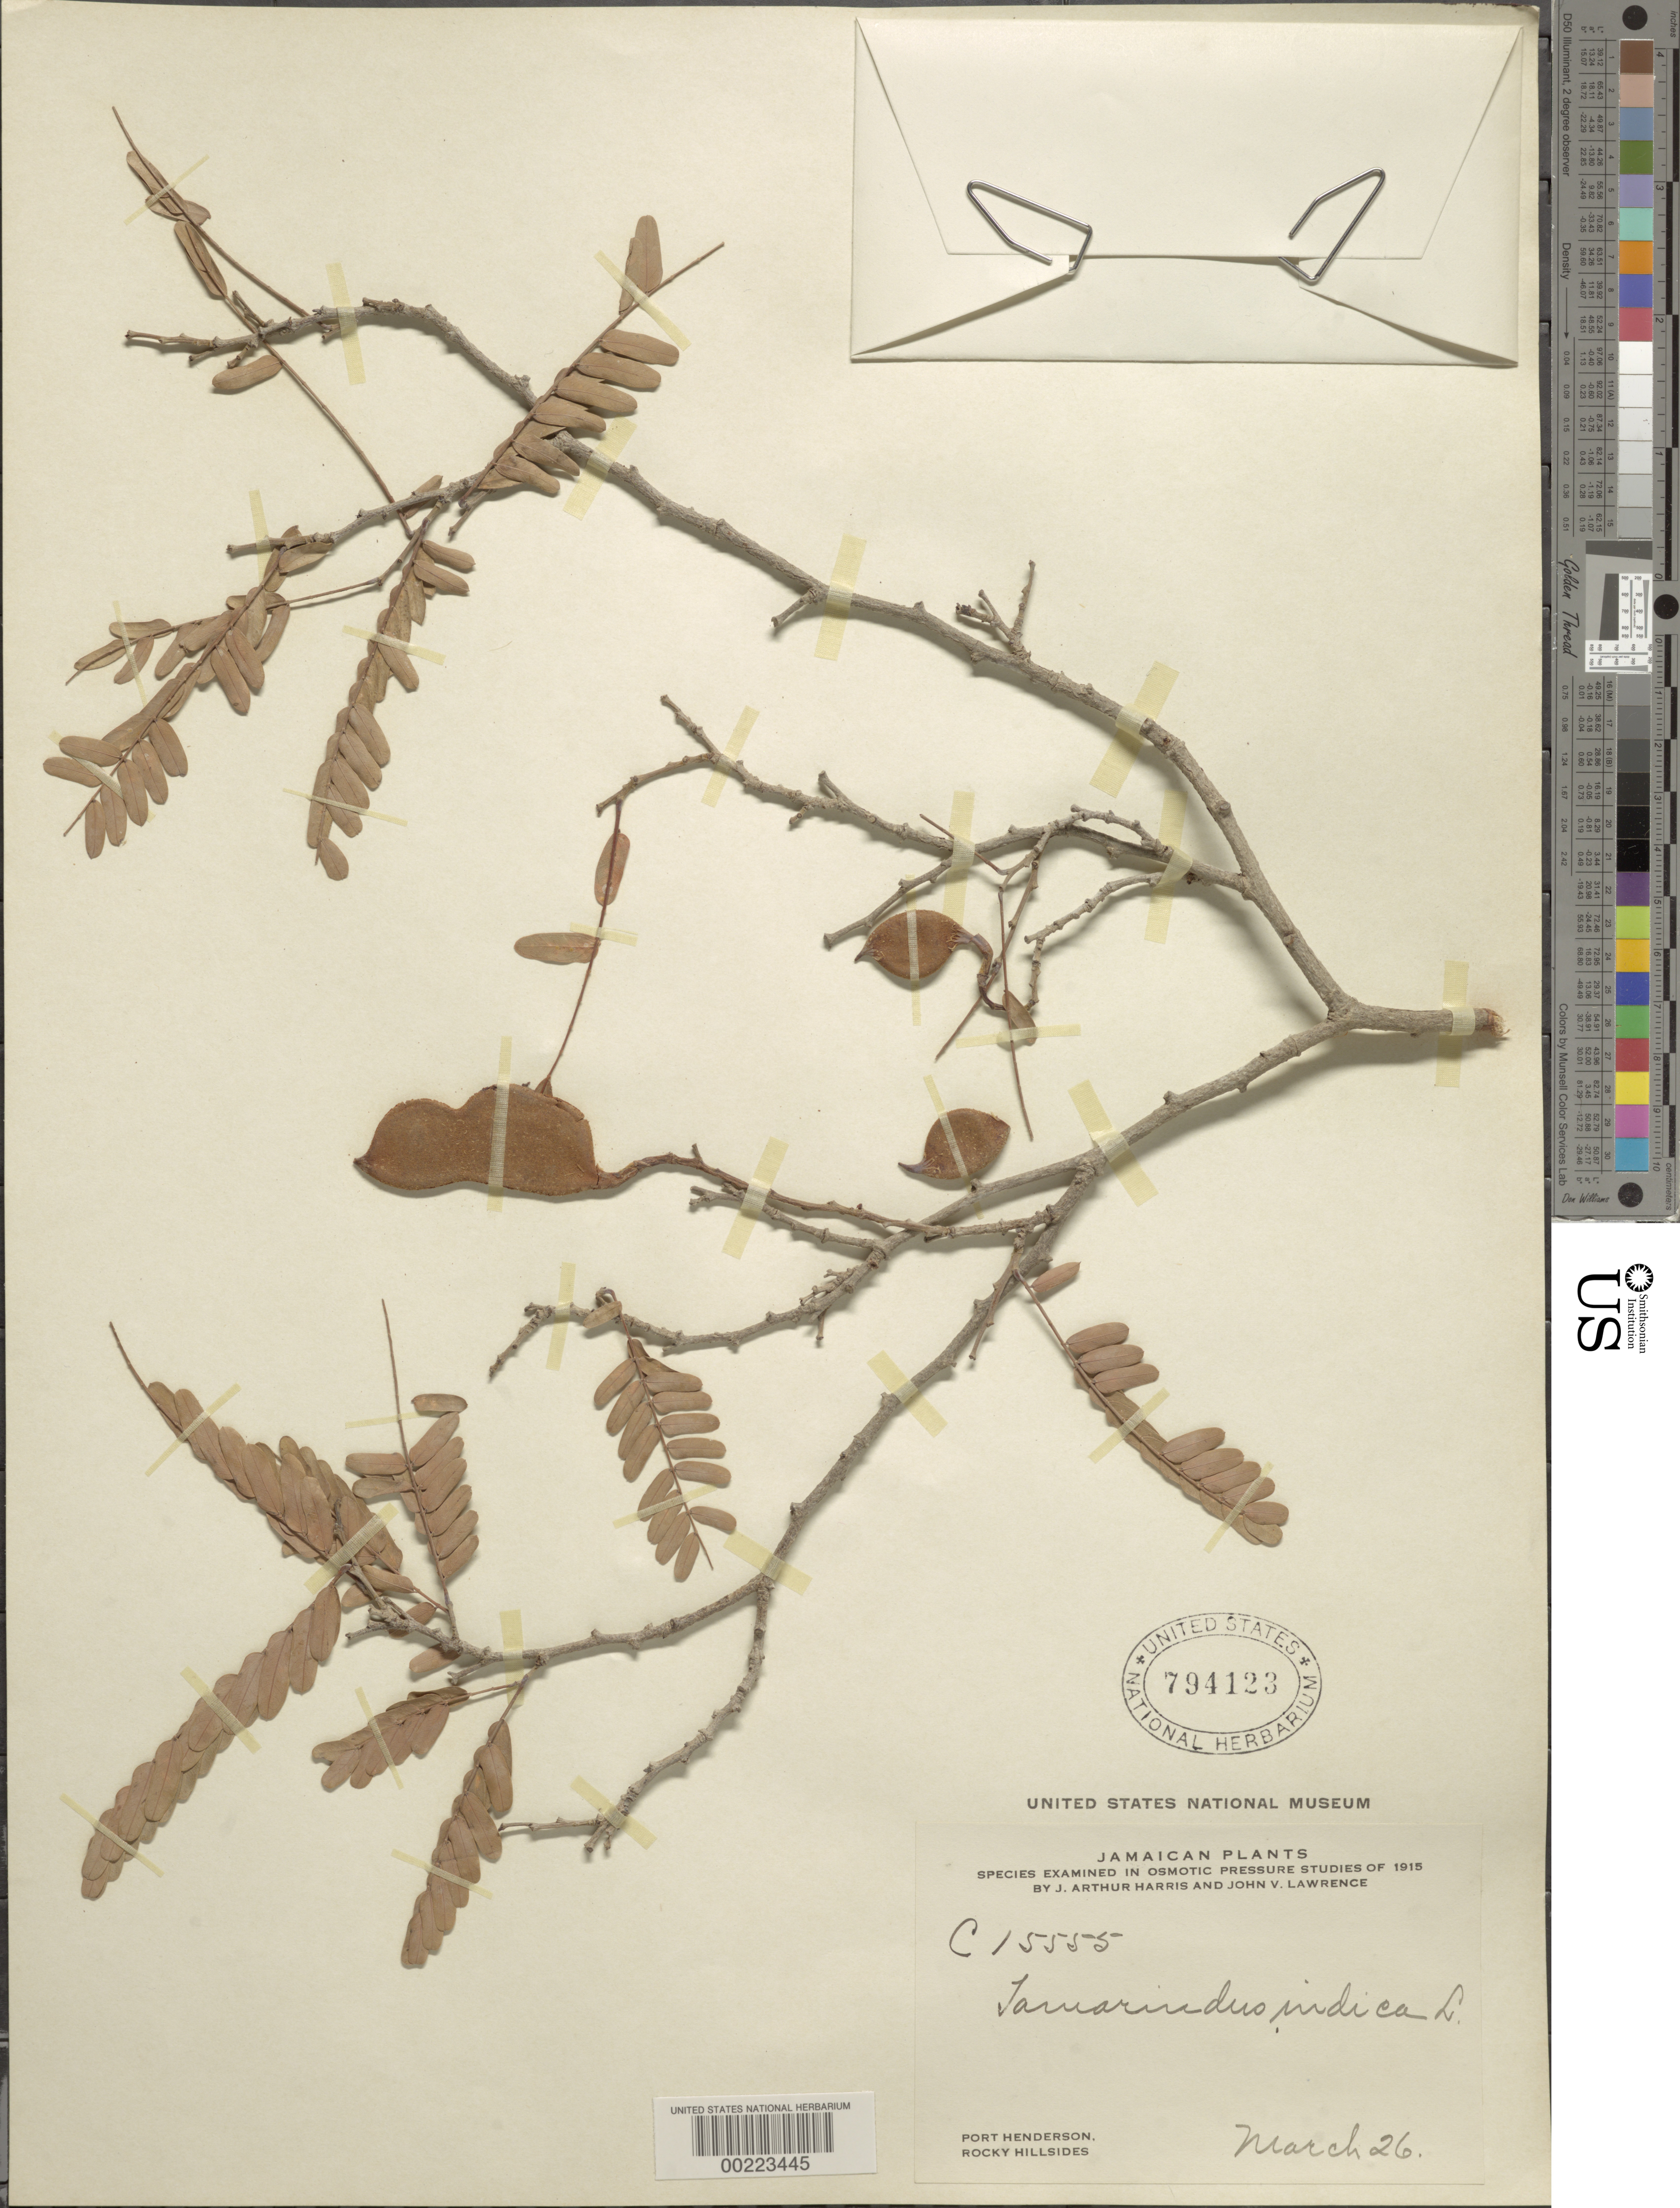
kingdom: Plantae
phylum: Tracheophyta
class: Magnoliopsida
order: Fabales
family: Fabaceae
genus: Tamarindus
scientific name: Tamarindus indica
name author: L.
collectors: J. A. Harris & J. Lawrence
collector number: C15555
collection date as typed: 26 Mar 1915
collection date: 1915-03-26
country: Jamaica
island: Greater Antilles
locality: Port henderson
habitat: Rocky hillsides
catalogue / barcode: US 794123